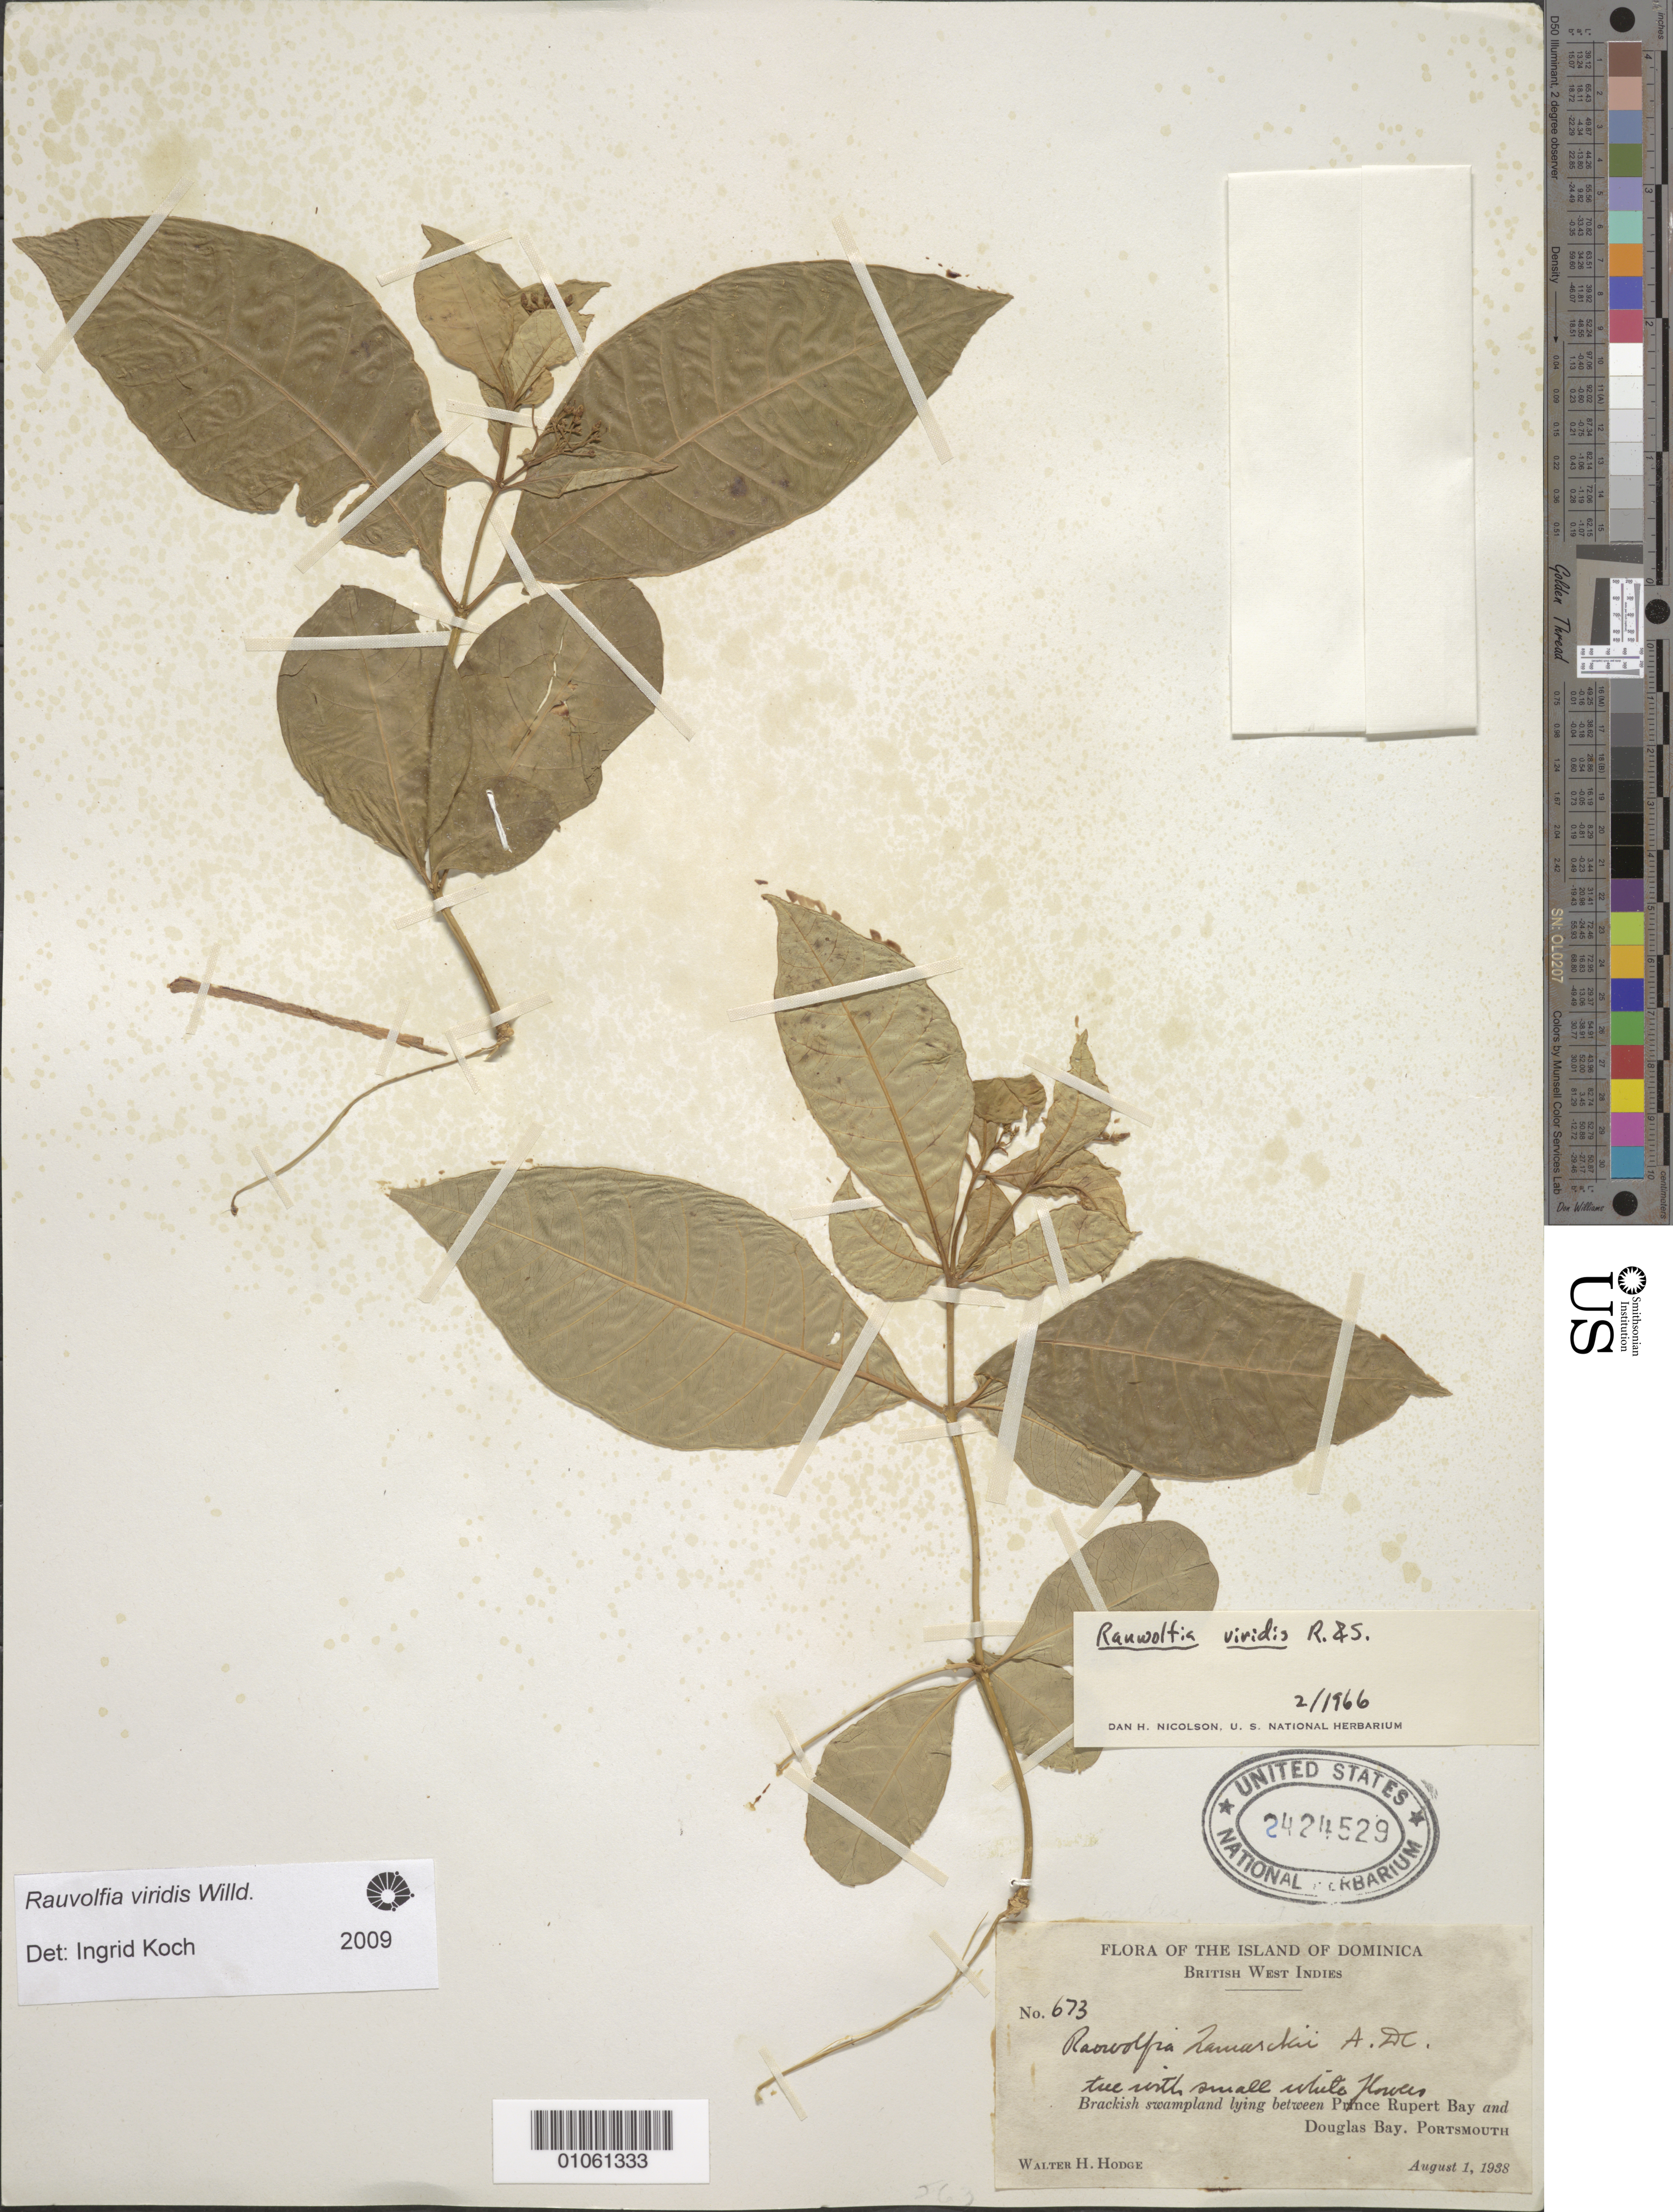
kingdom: Plantae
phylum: Tracheophyta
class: Magnoliopsida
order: Gentianales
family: Apocynaceae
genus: Rauvolfia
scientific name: Rauvolfia viridis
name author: Willd. ex Roem. & Schult.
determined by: Koch, I.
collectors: W. Hodge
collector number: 673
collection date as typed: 01 Aug 1938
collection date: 1938-08-01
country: Dominica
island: Dominica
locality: Prince Rupert Bay to Douglas Bay, Portsmouth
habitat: Brackish swampland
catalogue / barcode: US 2424529